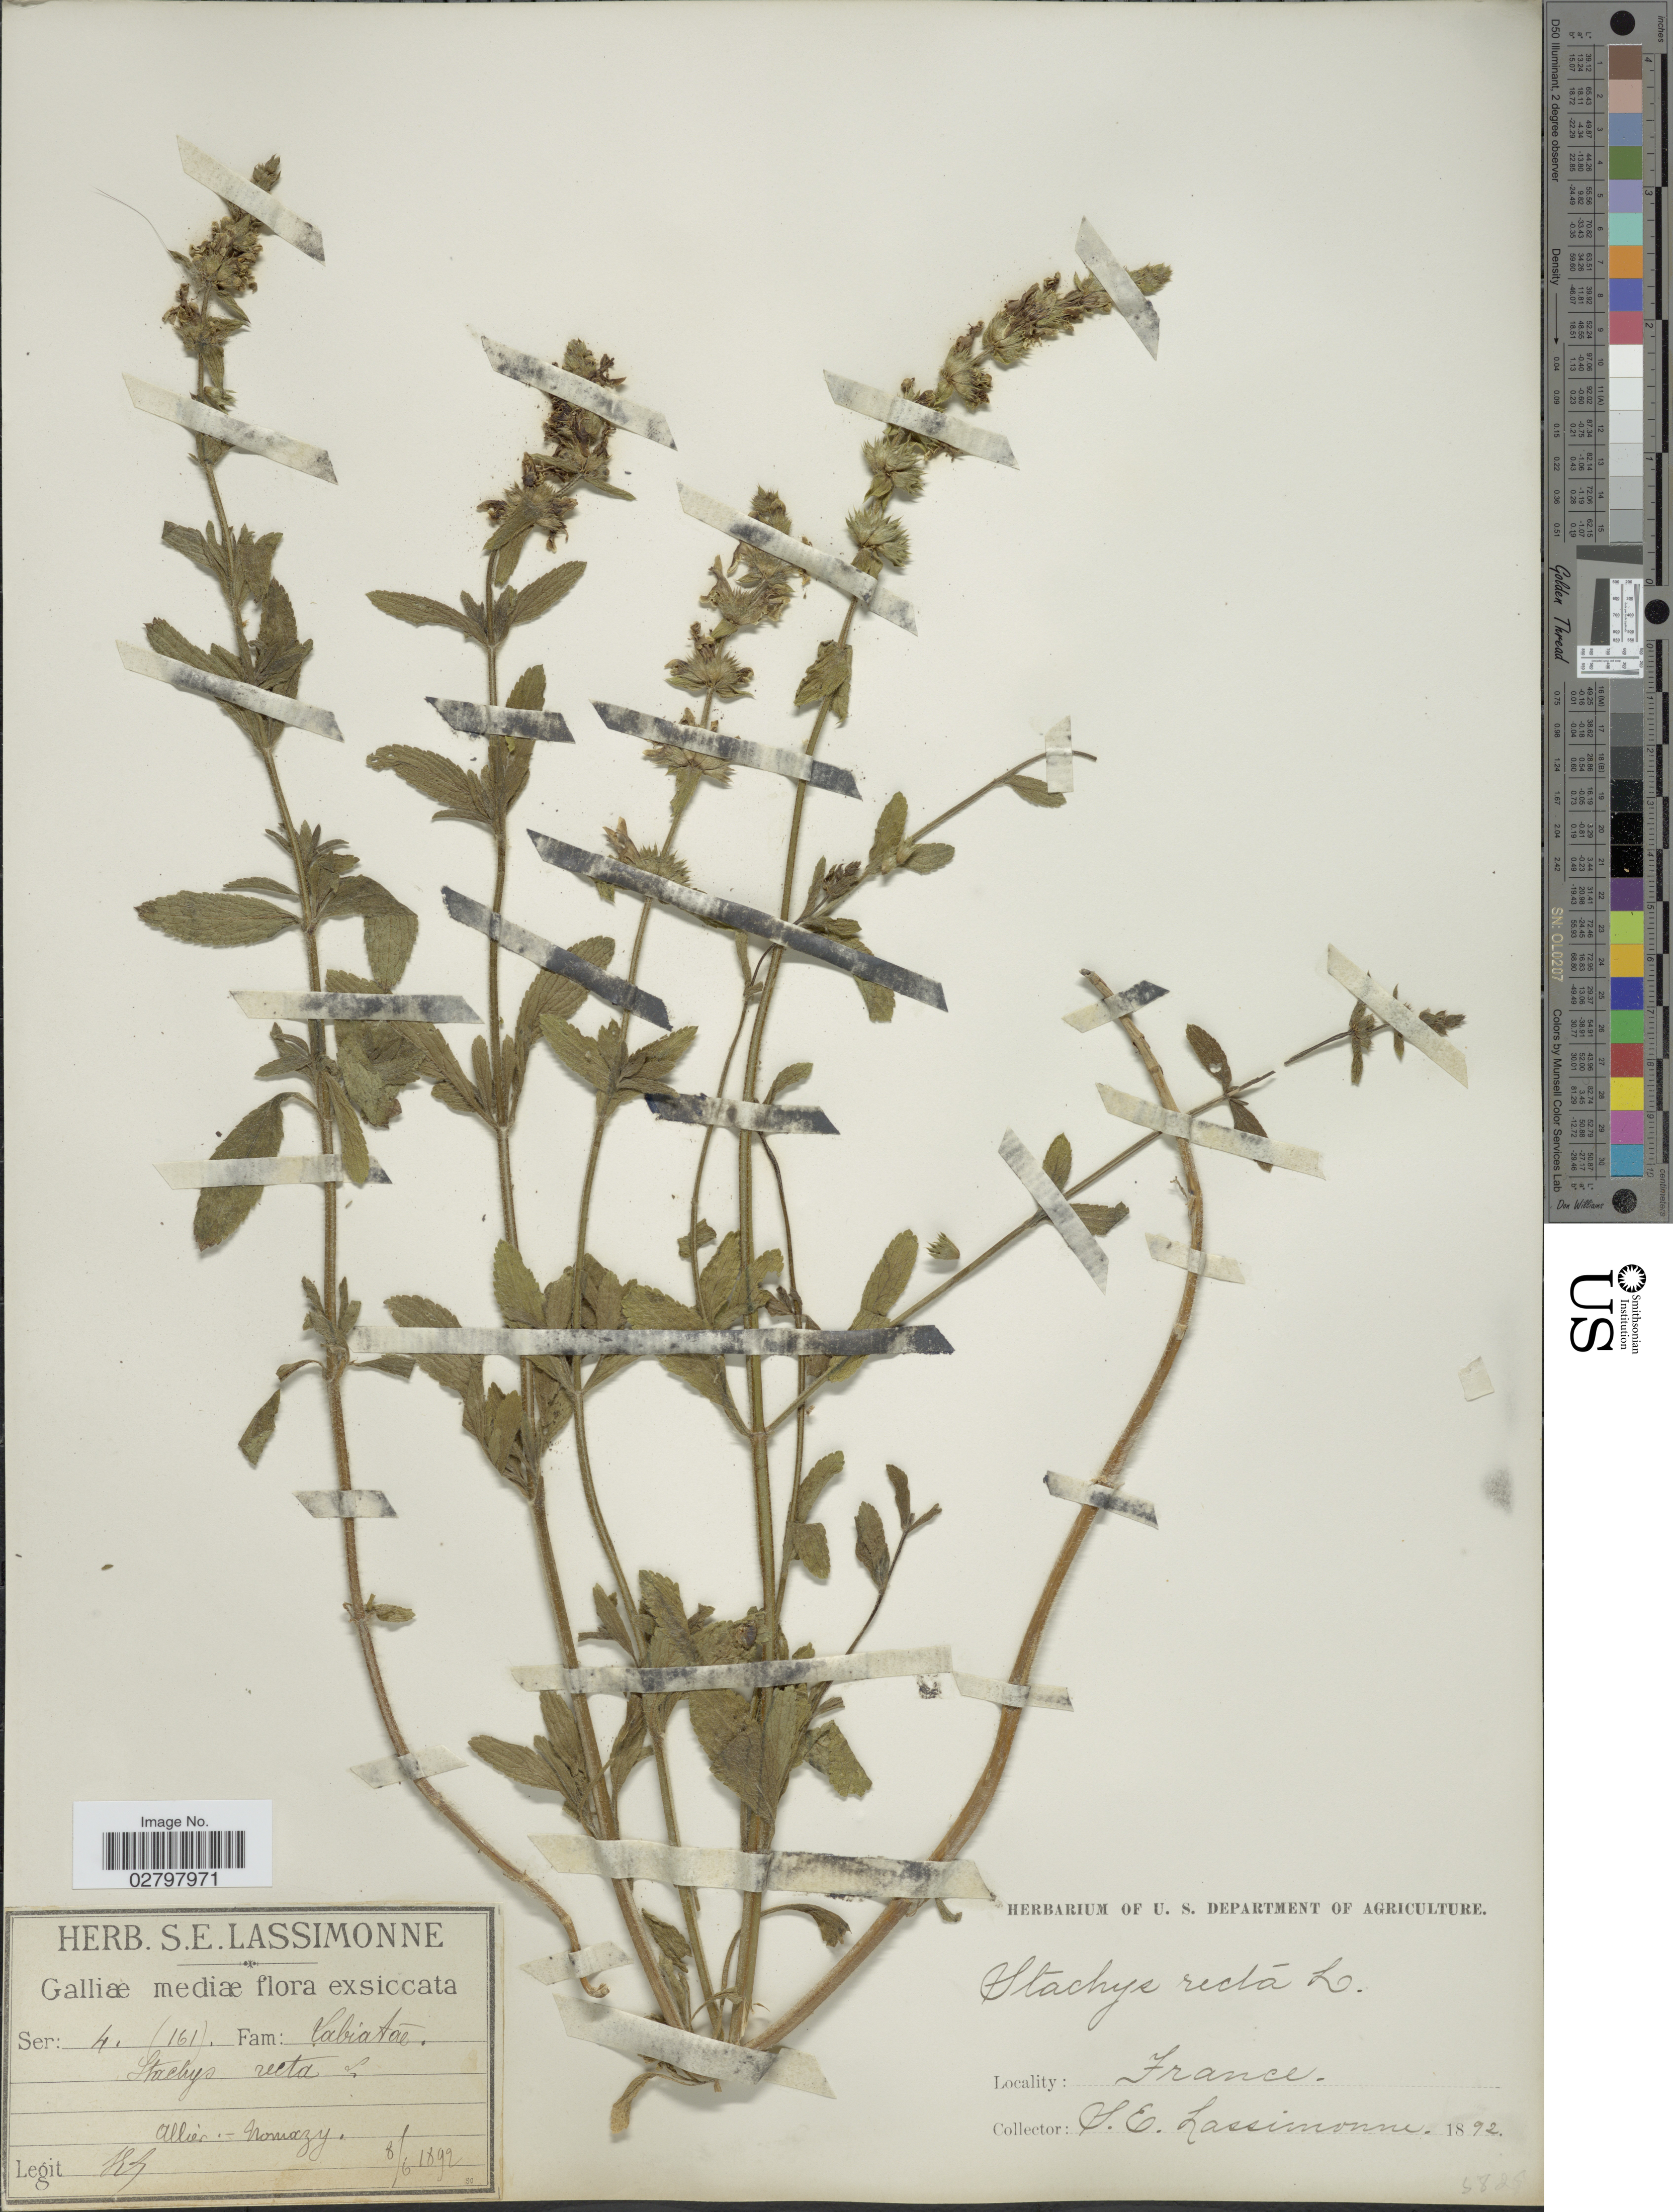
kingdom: Plantae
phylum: Tracheophyta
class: Magnoliopsida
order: Lamiales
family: Lamiaceae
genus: Stachys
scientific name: Stachys recta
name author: L.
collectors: S. Lassimonne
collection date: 1892-06-08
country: France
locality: Galliæ mediæ, Allier-Nomazy.